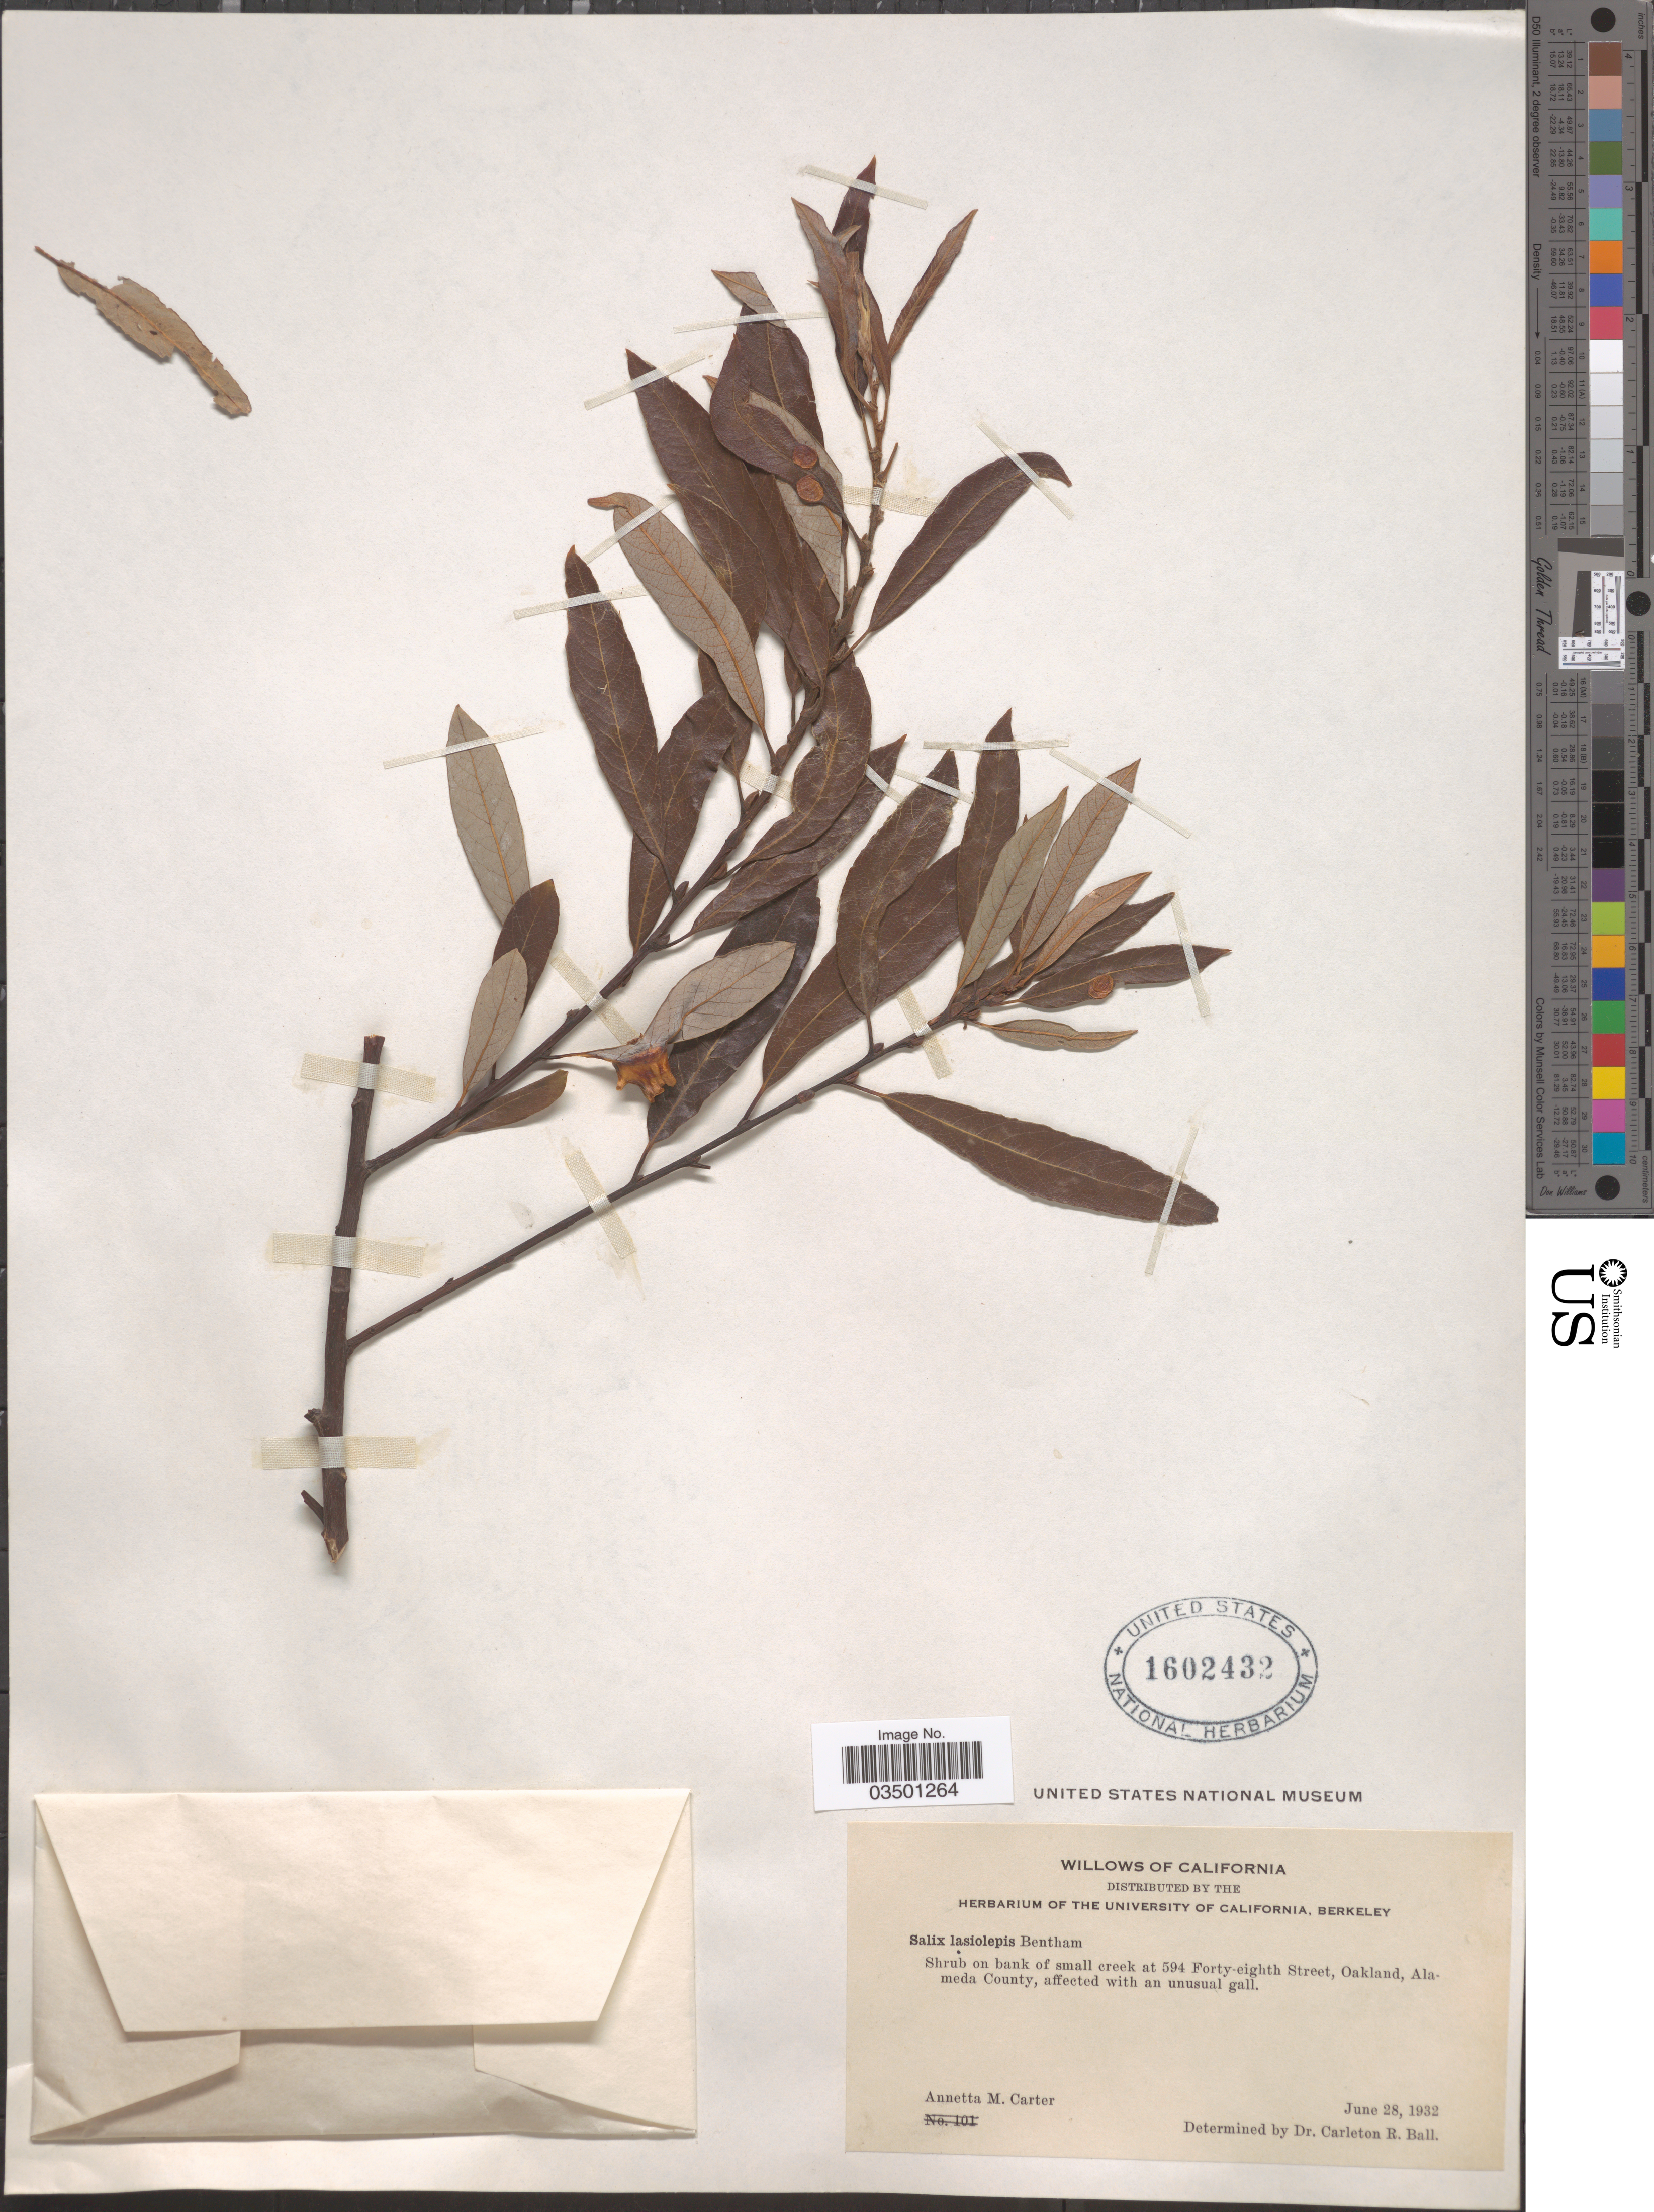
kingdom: Plantae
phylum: Tracheophyta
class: Magnoliopsida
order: Malpighiales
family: Salicaceae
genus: Salix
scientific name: Salix lasiolepis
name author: Benth.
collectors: A. M. Carter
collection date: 1932-06-28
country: United States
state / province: California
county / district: Alameda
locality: Shrub on bank of small creek at 594 Forty-eighth Street, Oakland, Alameda County.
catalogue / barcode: US 1602432